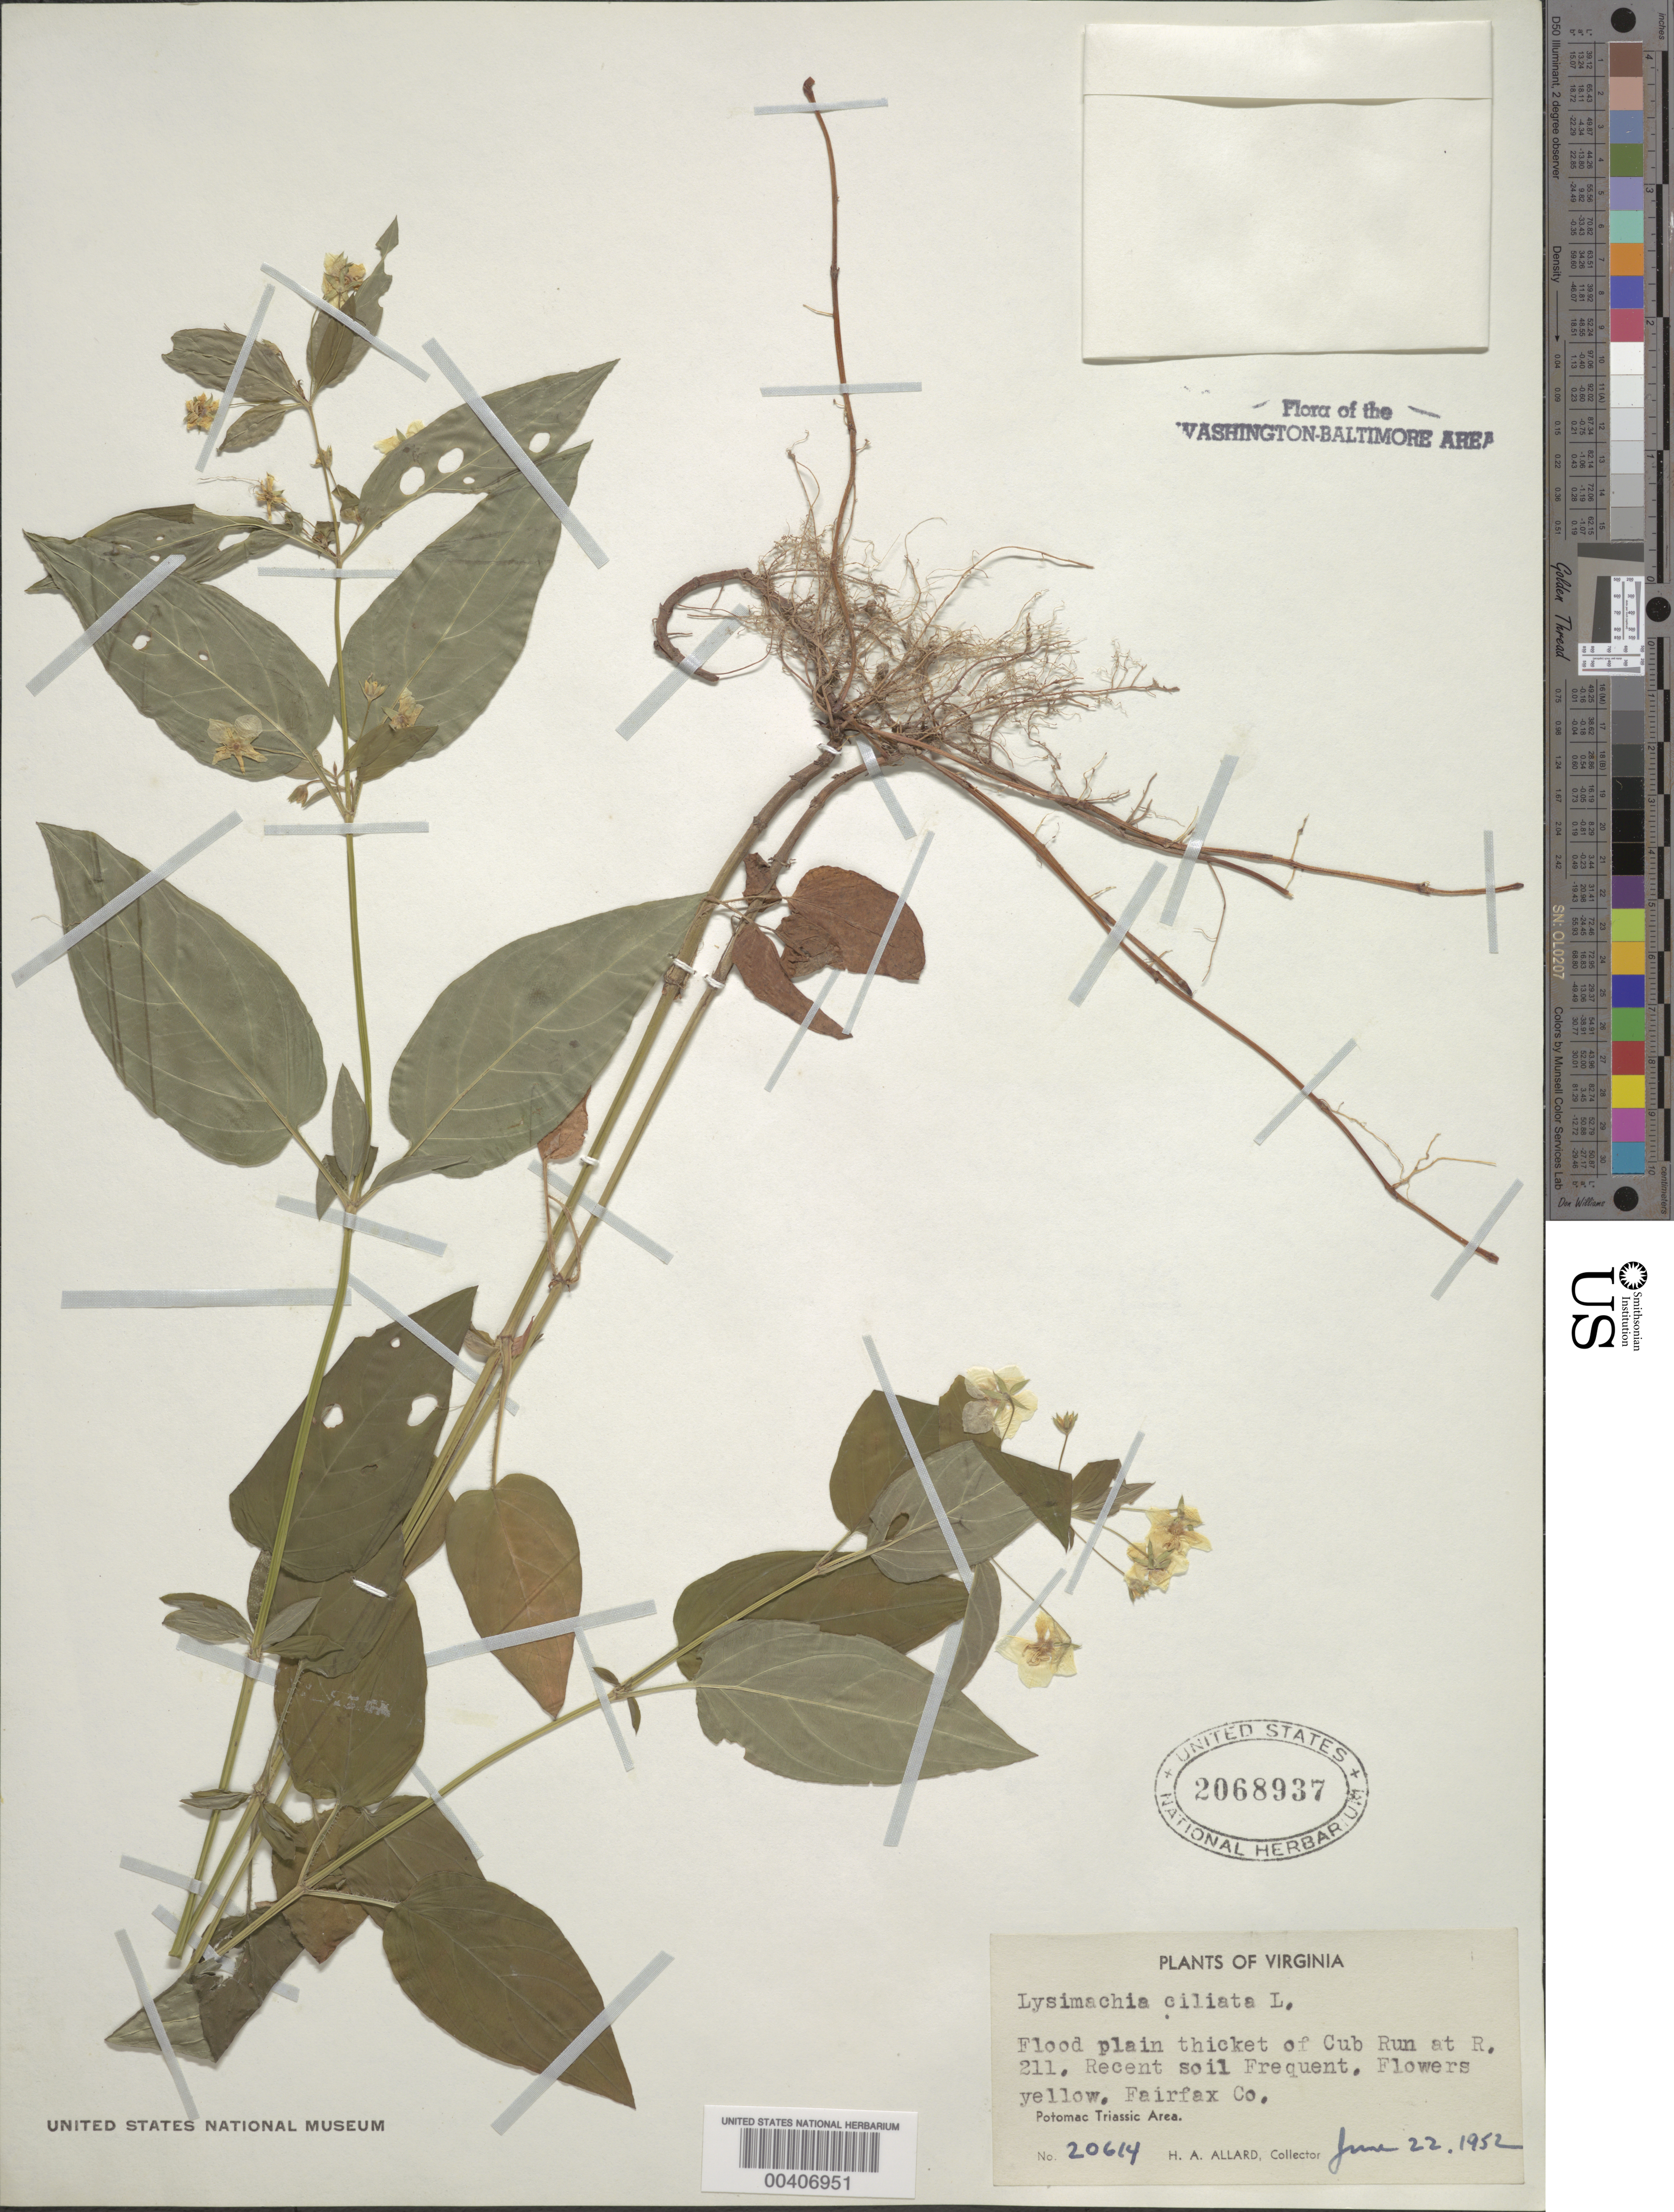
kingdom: Plantae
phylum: Tracheophyta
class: Magnoliopsida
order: Ericales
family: Primulaceae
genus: Lysimachia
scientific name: Lysimachia ciliata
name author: L.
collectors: H. A. Allard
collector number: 20614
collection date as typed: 22 Jun 1952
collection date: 1952-06-22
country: United States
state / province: Virginia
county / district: Fairfax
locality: Cub Run at Route 211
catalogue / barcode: US 2068937